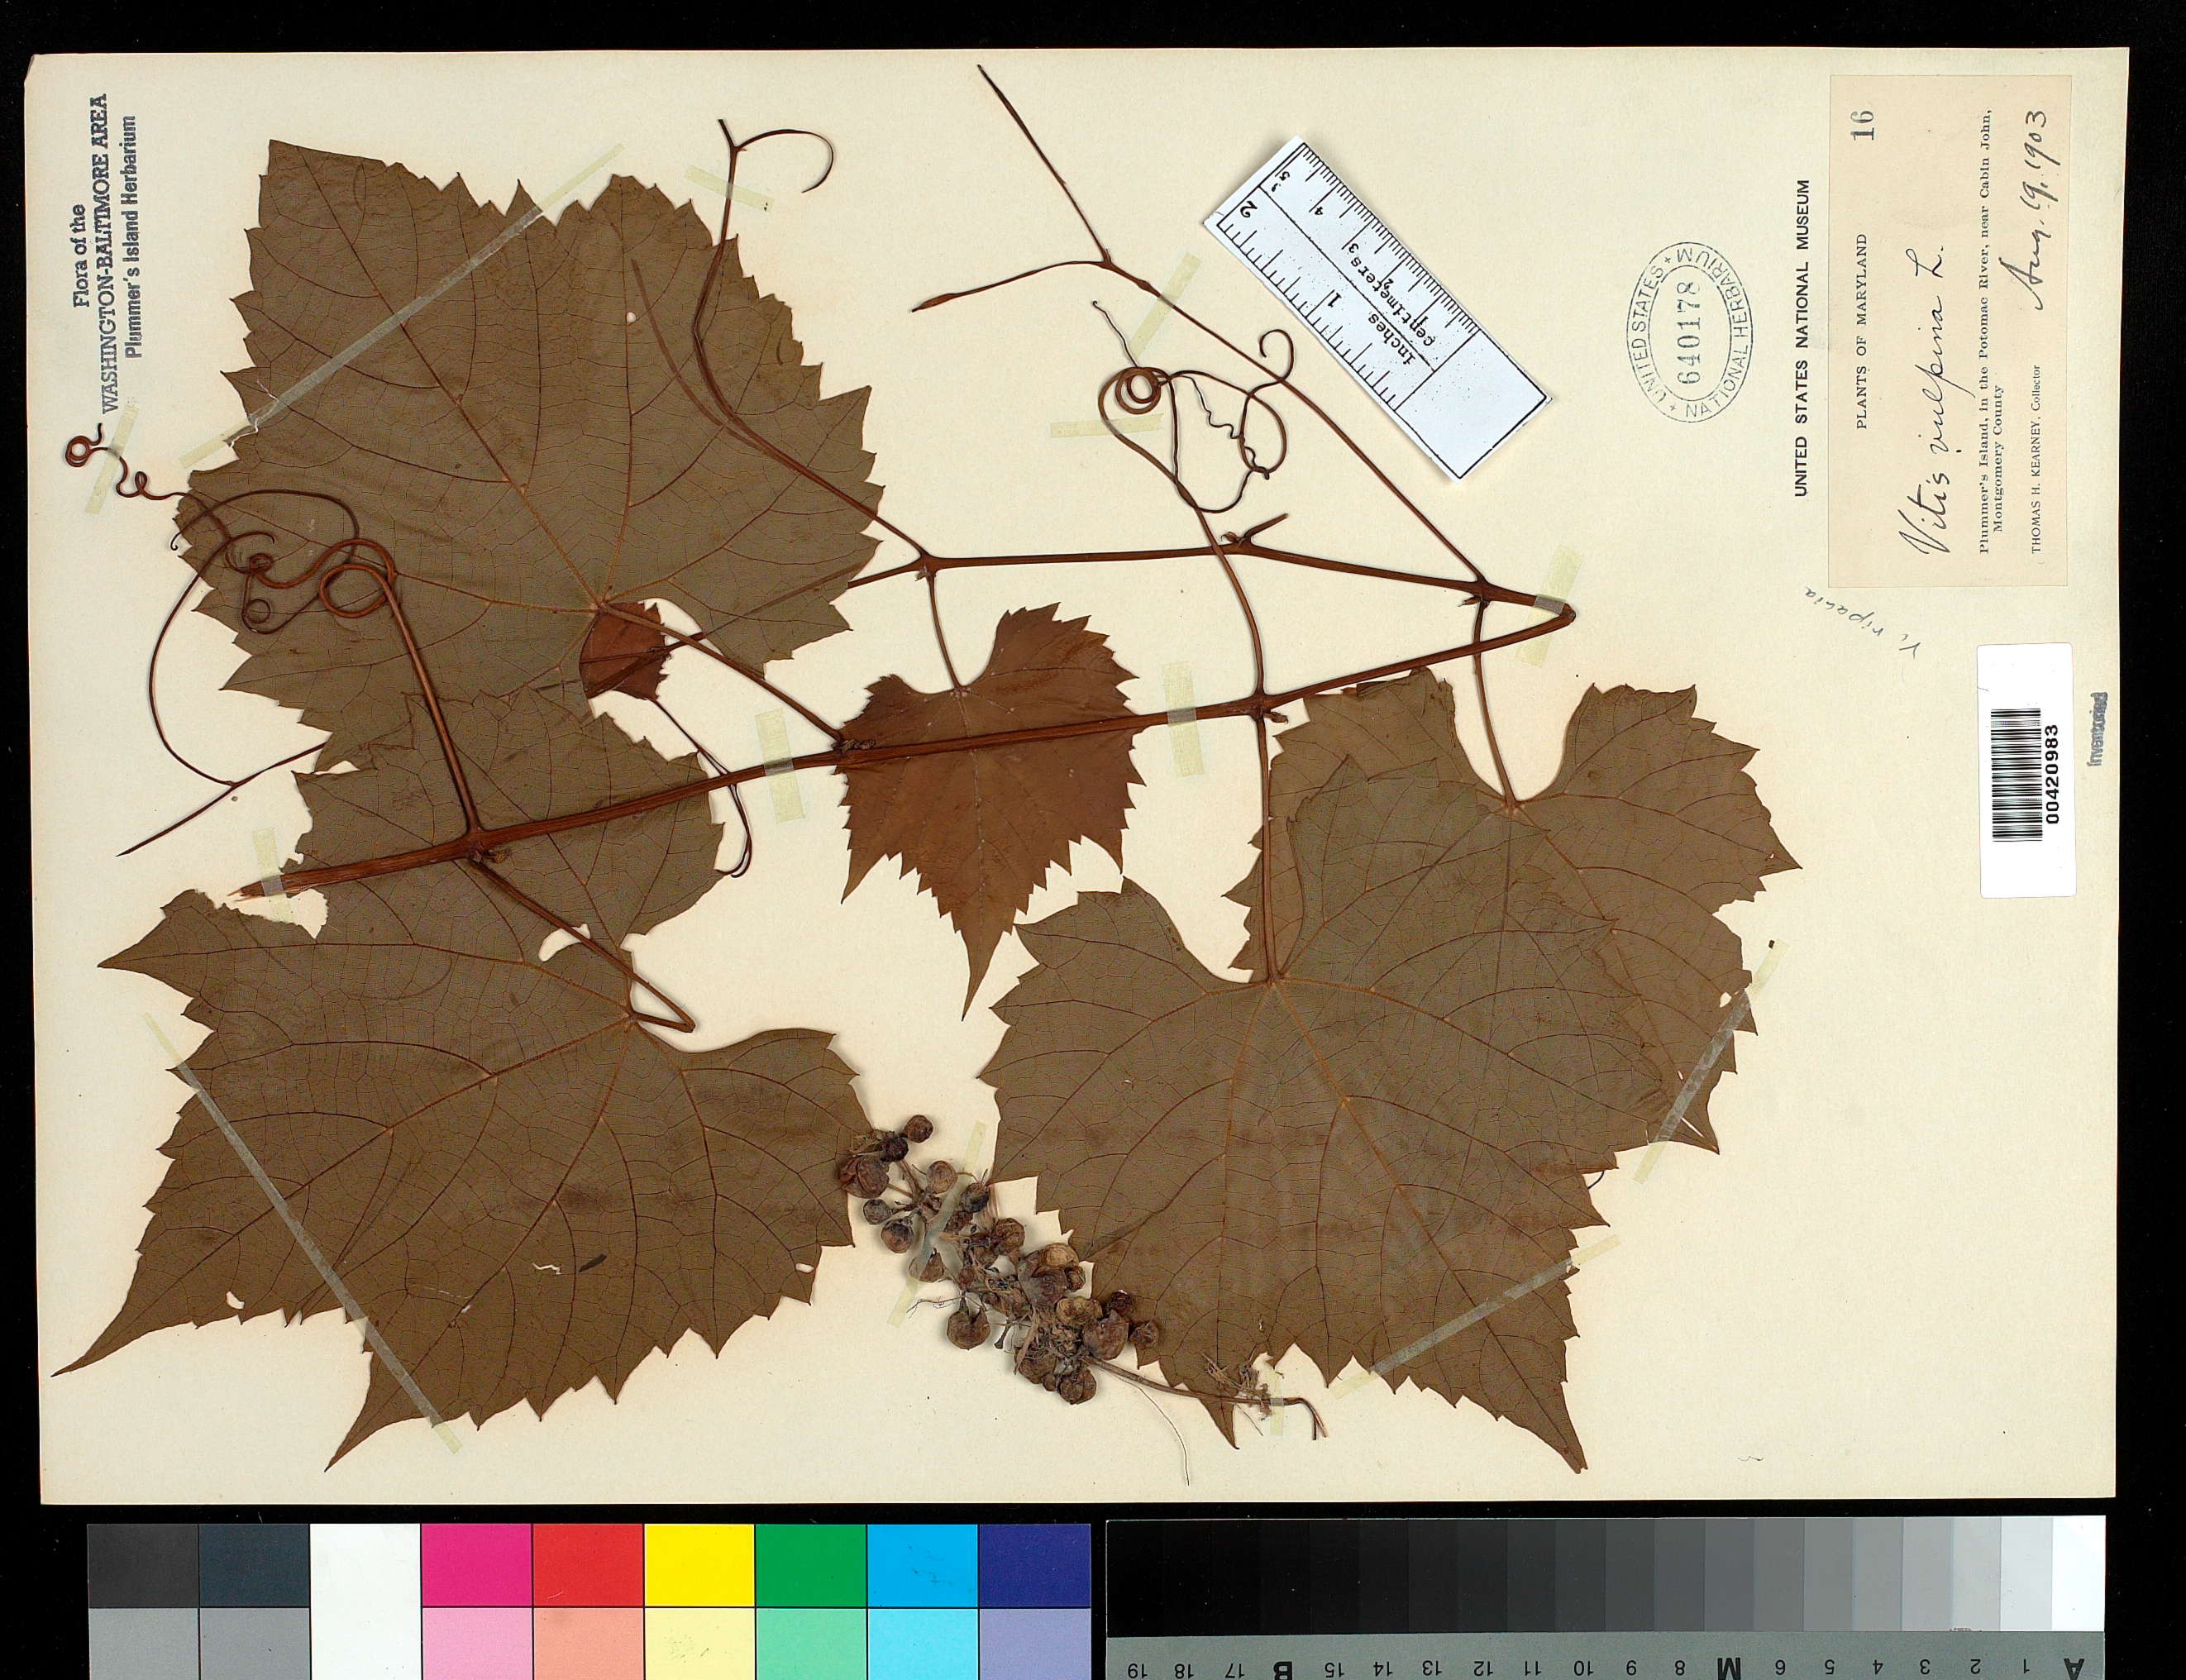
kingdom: Plantae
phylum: Tracheophyta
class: Magnoliopsida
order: Vitales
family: Vitaceae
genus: Vitis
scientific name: Vitis riparia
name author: Michx.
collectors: T. H. Kearney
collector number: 16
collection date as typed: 19 Aug 1903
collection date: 1903-08-19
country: United States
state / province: Maryland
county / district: Montgomery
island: Plummers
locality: Plummer's Island C. & O. Canal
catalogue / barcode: US 640178